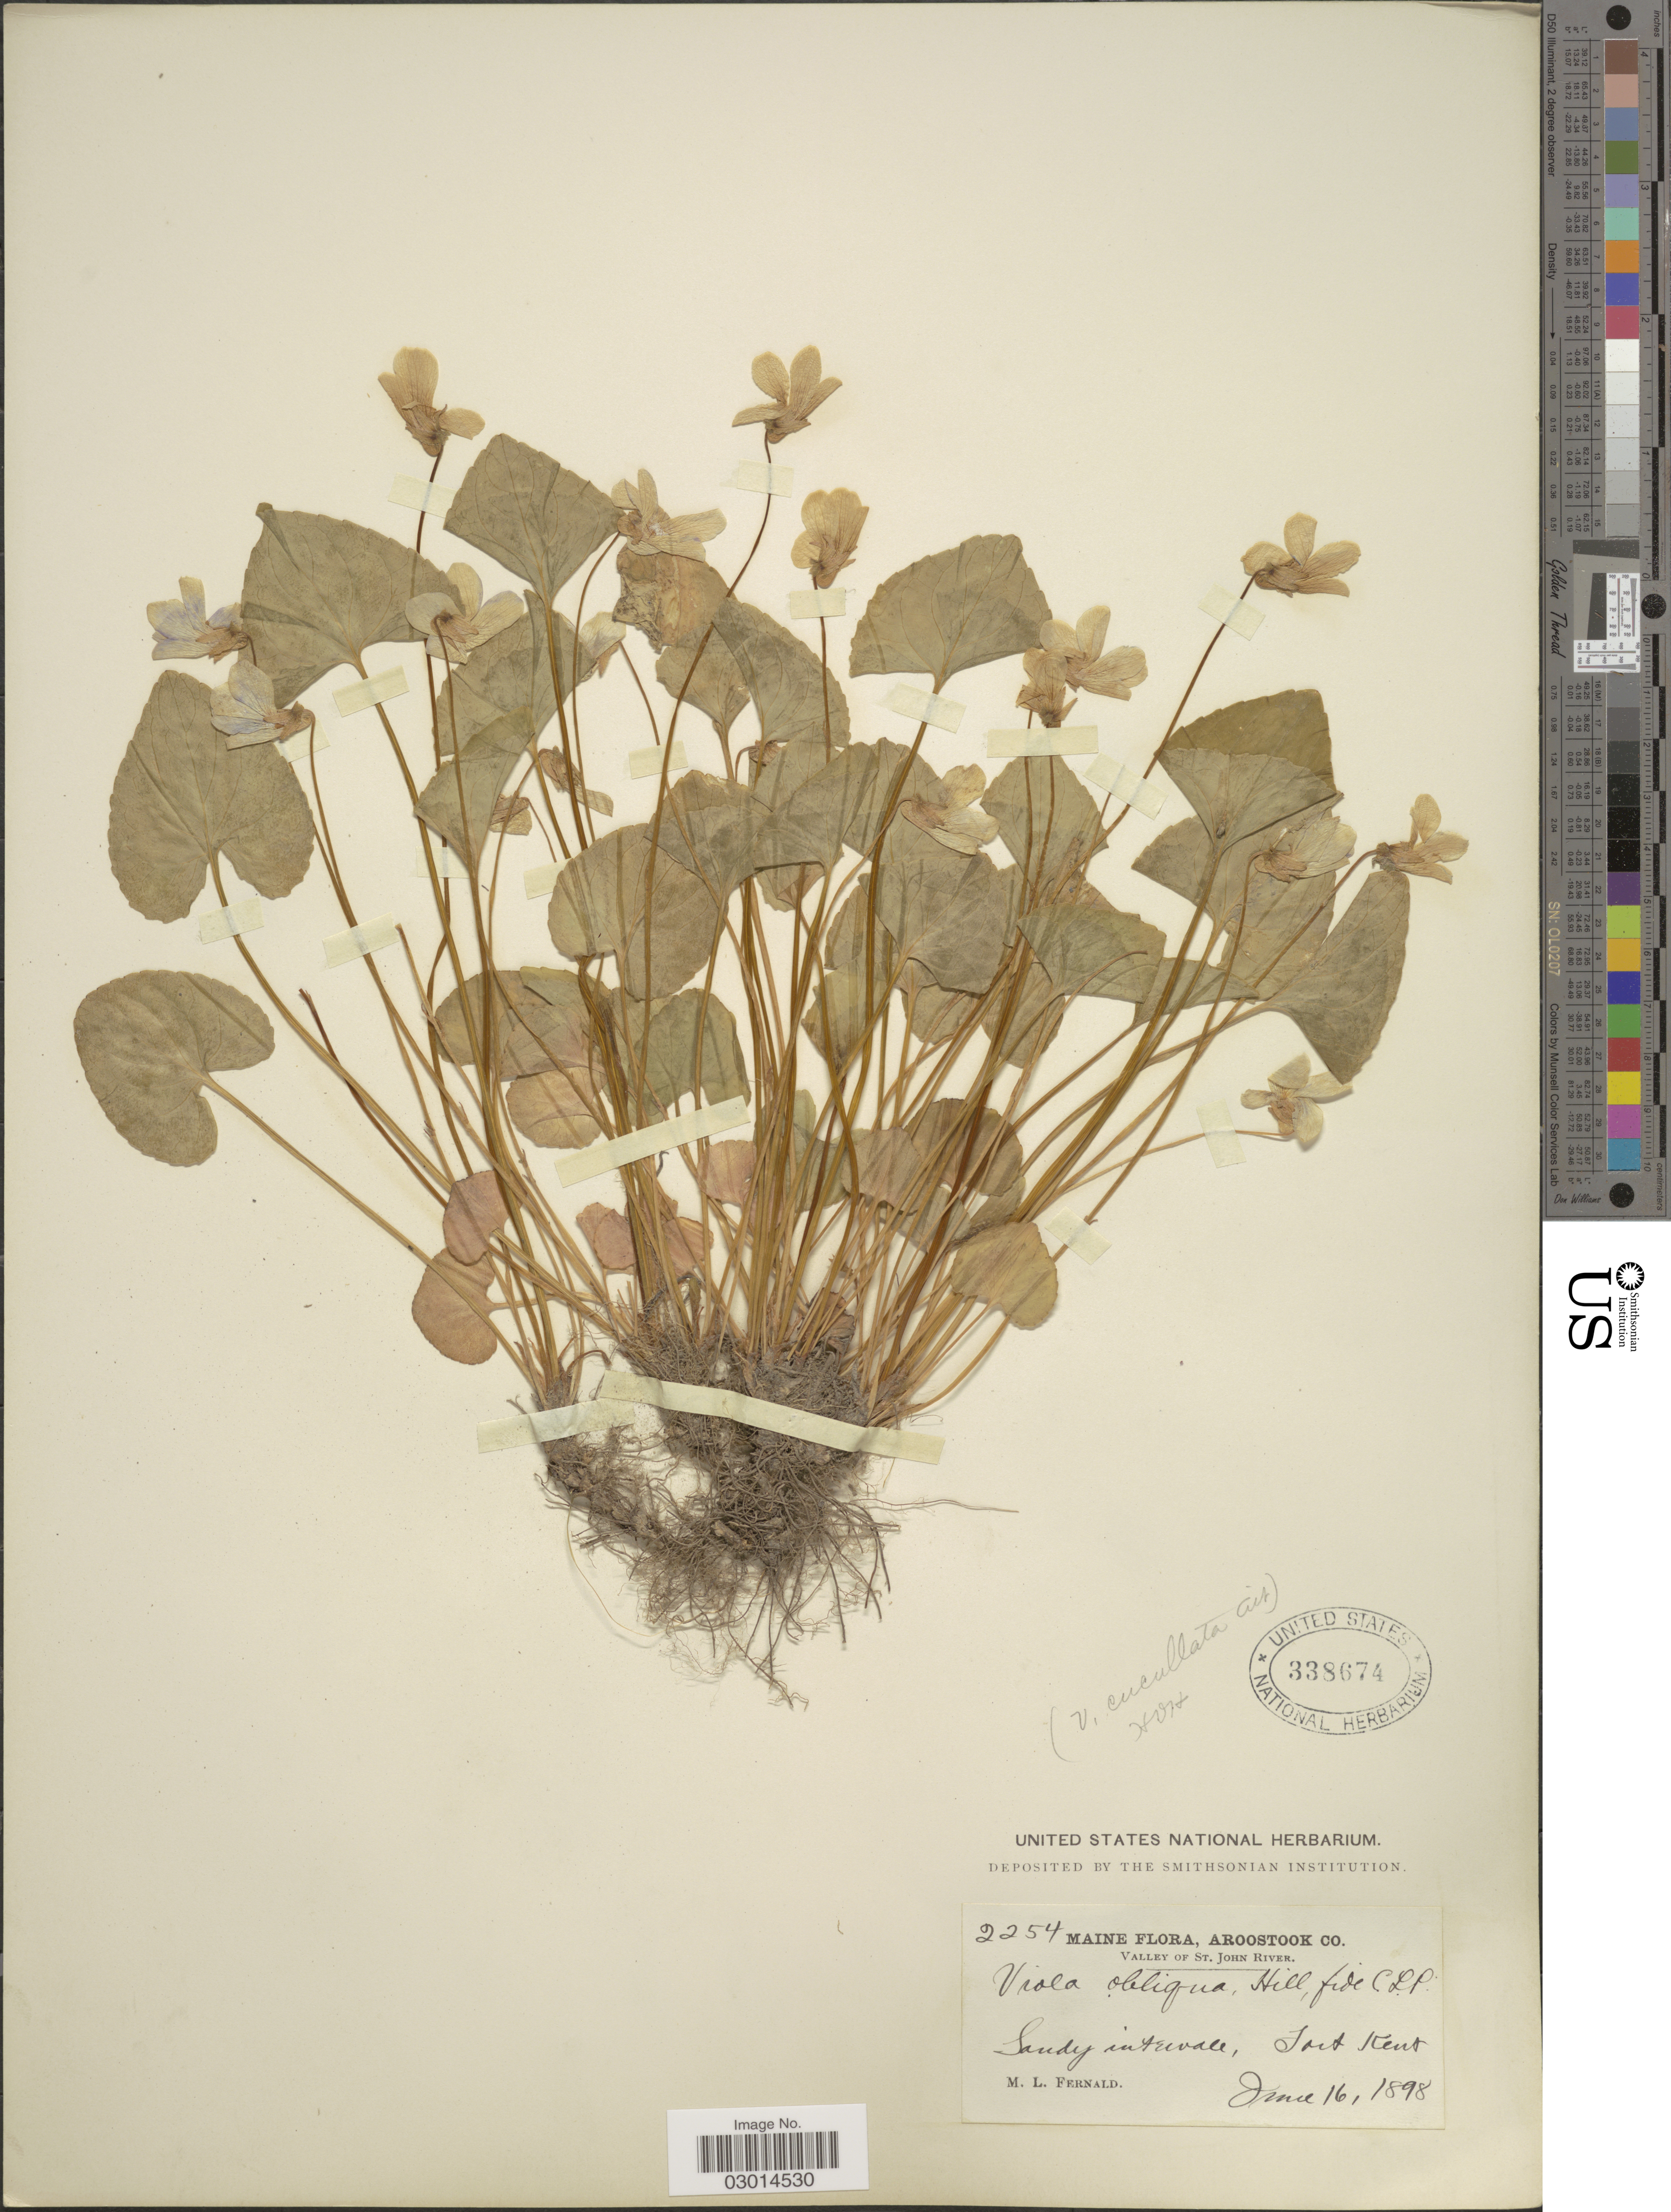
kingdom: Plantae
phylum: Tracheophyta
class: Magnoliopsida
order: Malpighiales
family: Violaceae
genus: Viola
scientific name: Viola cucullata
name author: Aiton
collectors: M. L. Fernald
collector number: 2254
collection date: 1898-06-16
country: United States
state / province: Maine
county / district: Aroostook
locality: Valley of St. John River. Sandy intervale, Fort Kent.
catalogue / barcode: US 338674